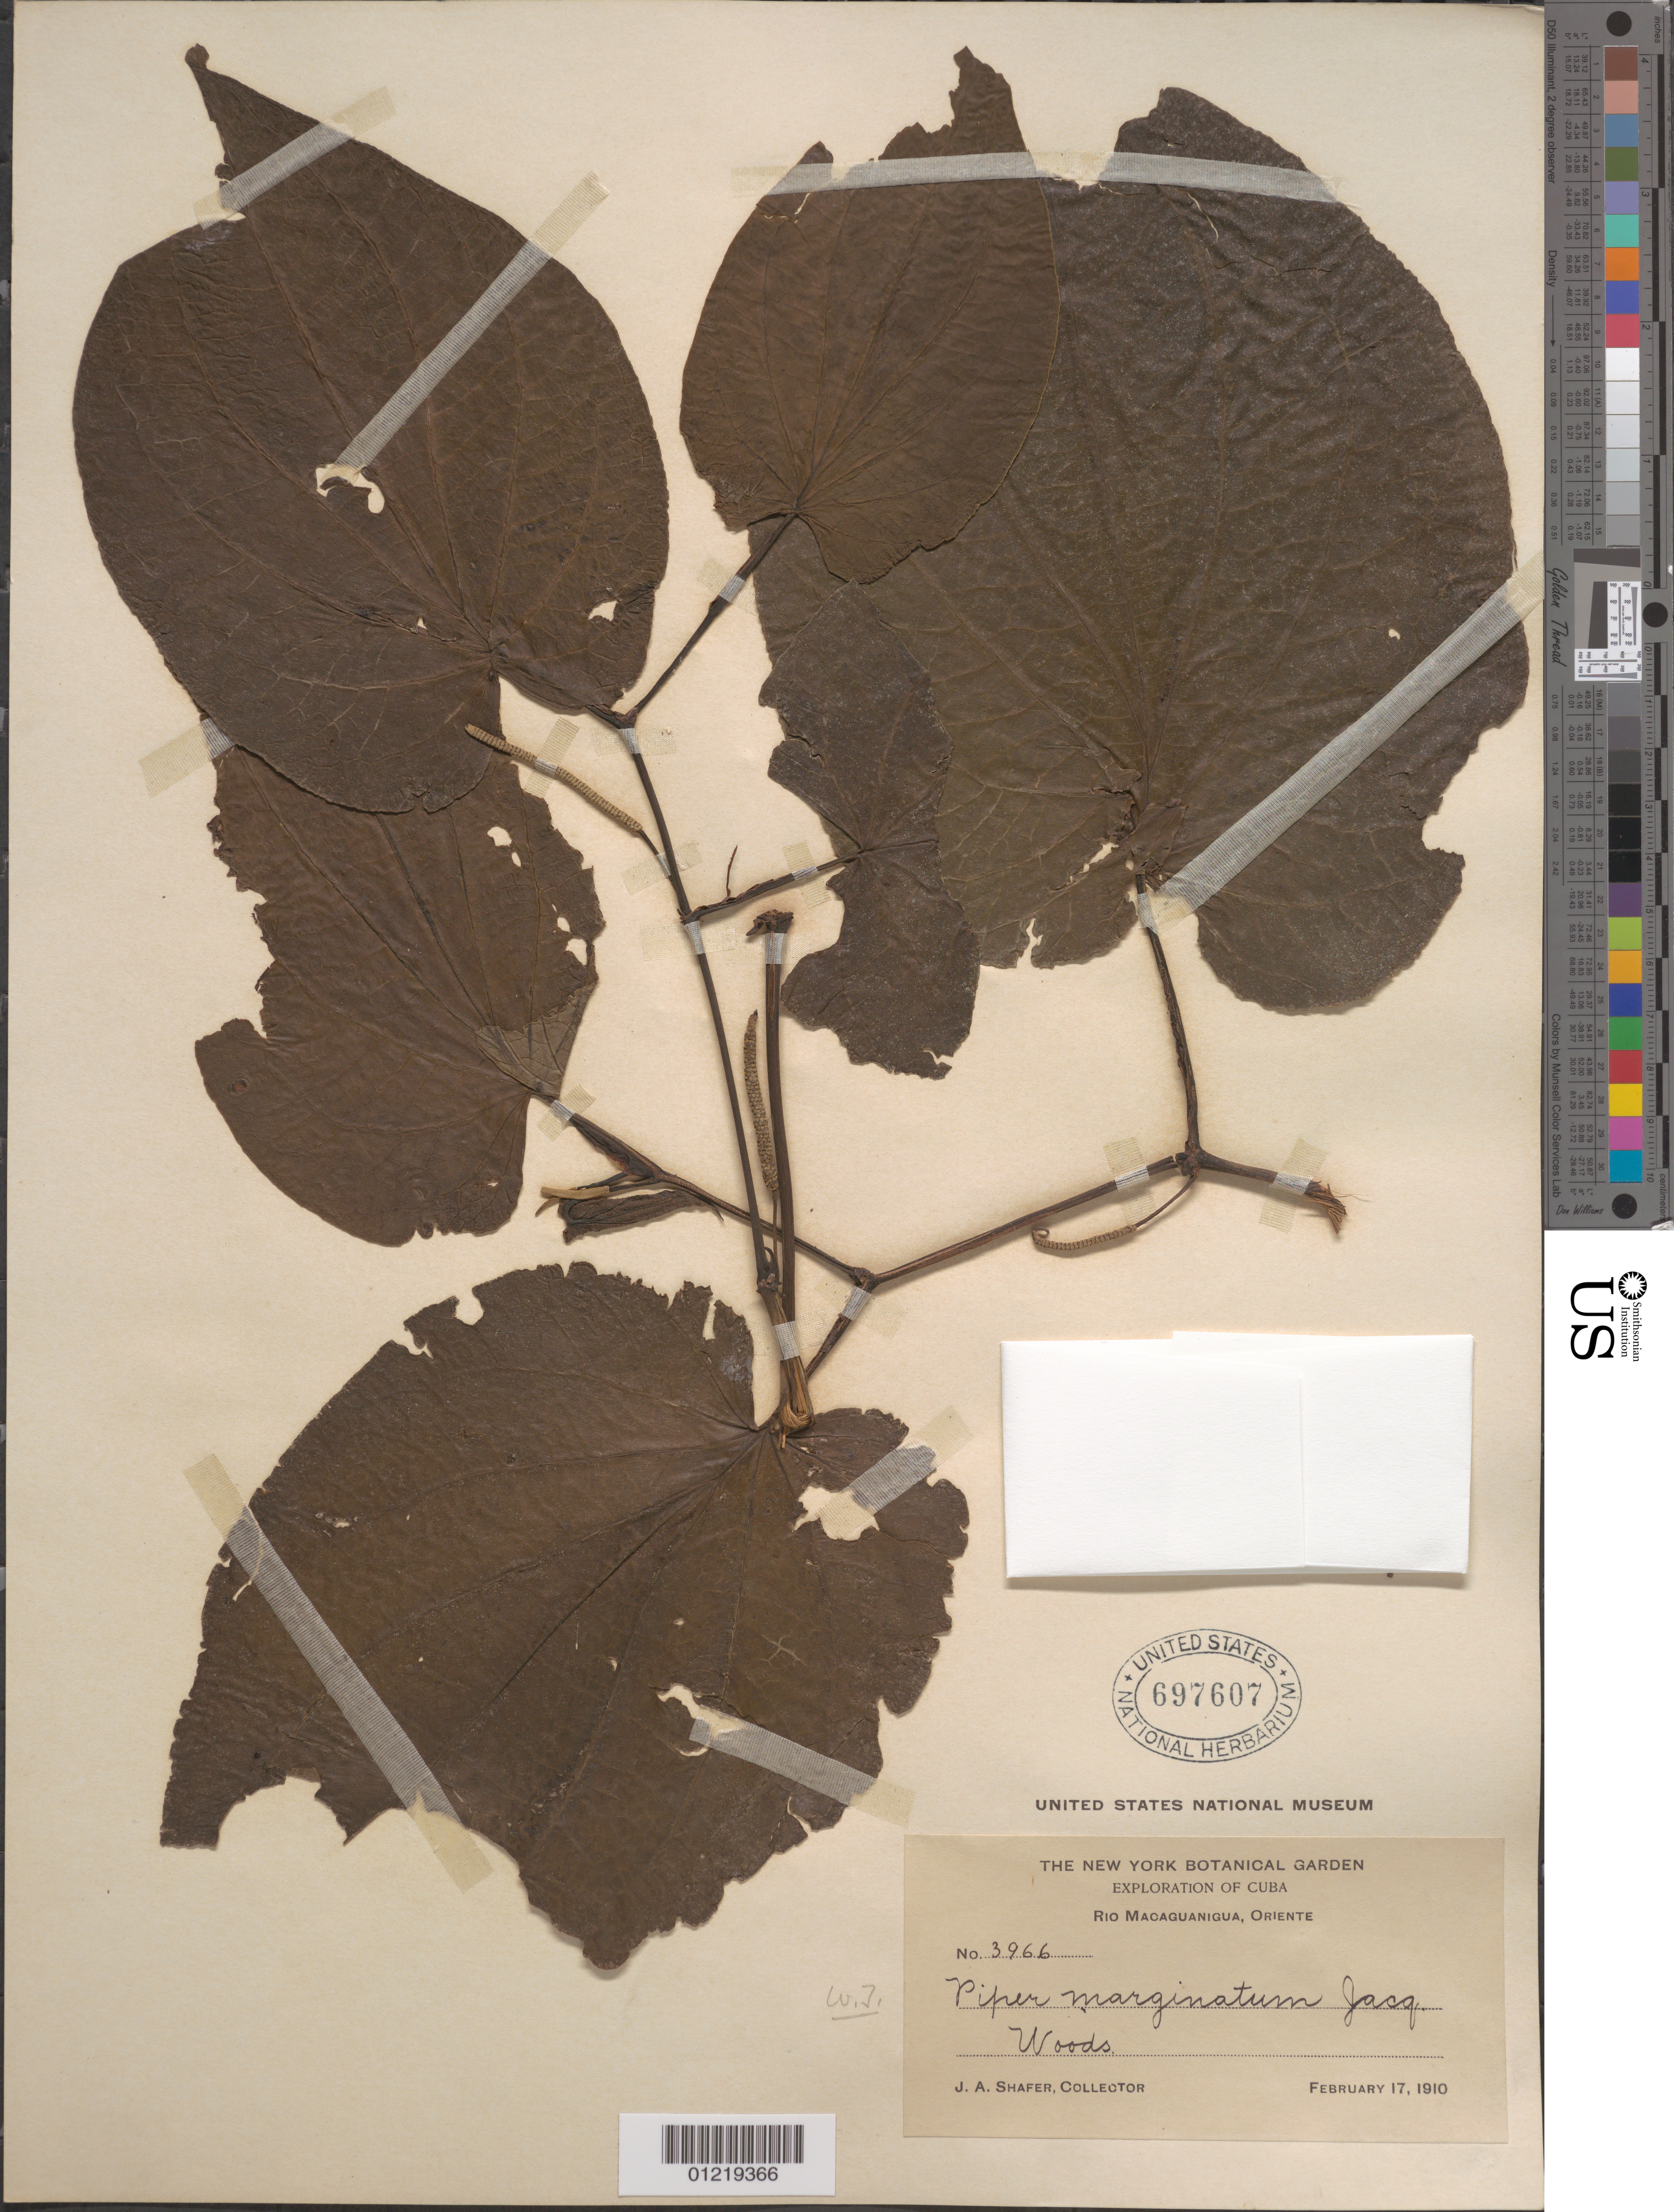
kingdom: Plantae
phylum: Tracheophyta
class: Magnoliopsida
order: Piperales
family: Piperaceae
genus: Piper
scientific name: Piper marginatum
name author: Jacq.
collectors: J. A. Shafer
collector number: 3966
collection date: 1910-02-17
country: Cuba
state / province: Guantanamo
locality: Rio Macaguanigua.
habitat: Woods.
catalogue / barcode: US 697607